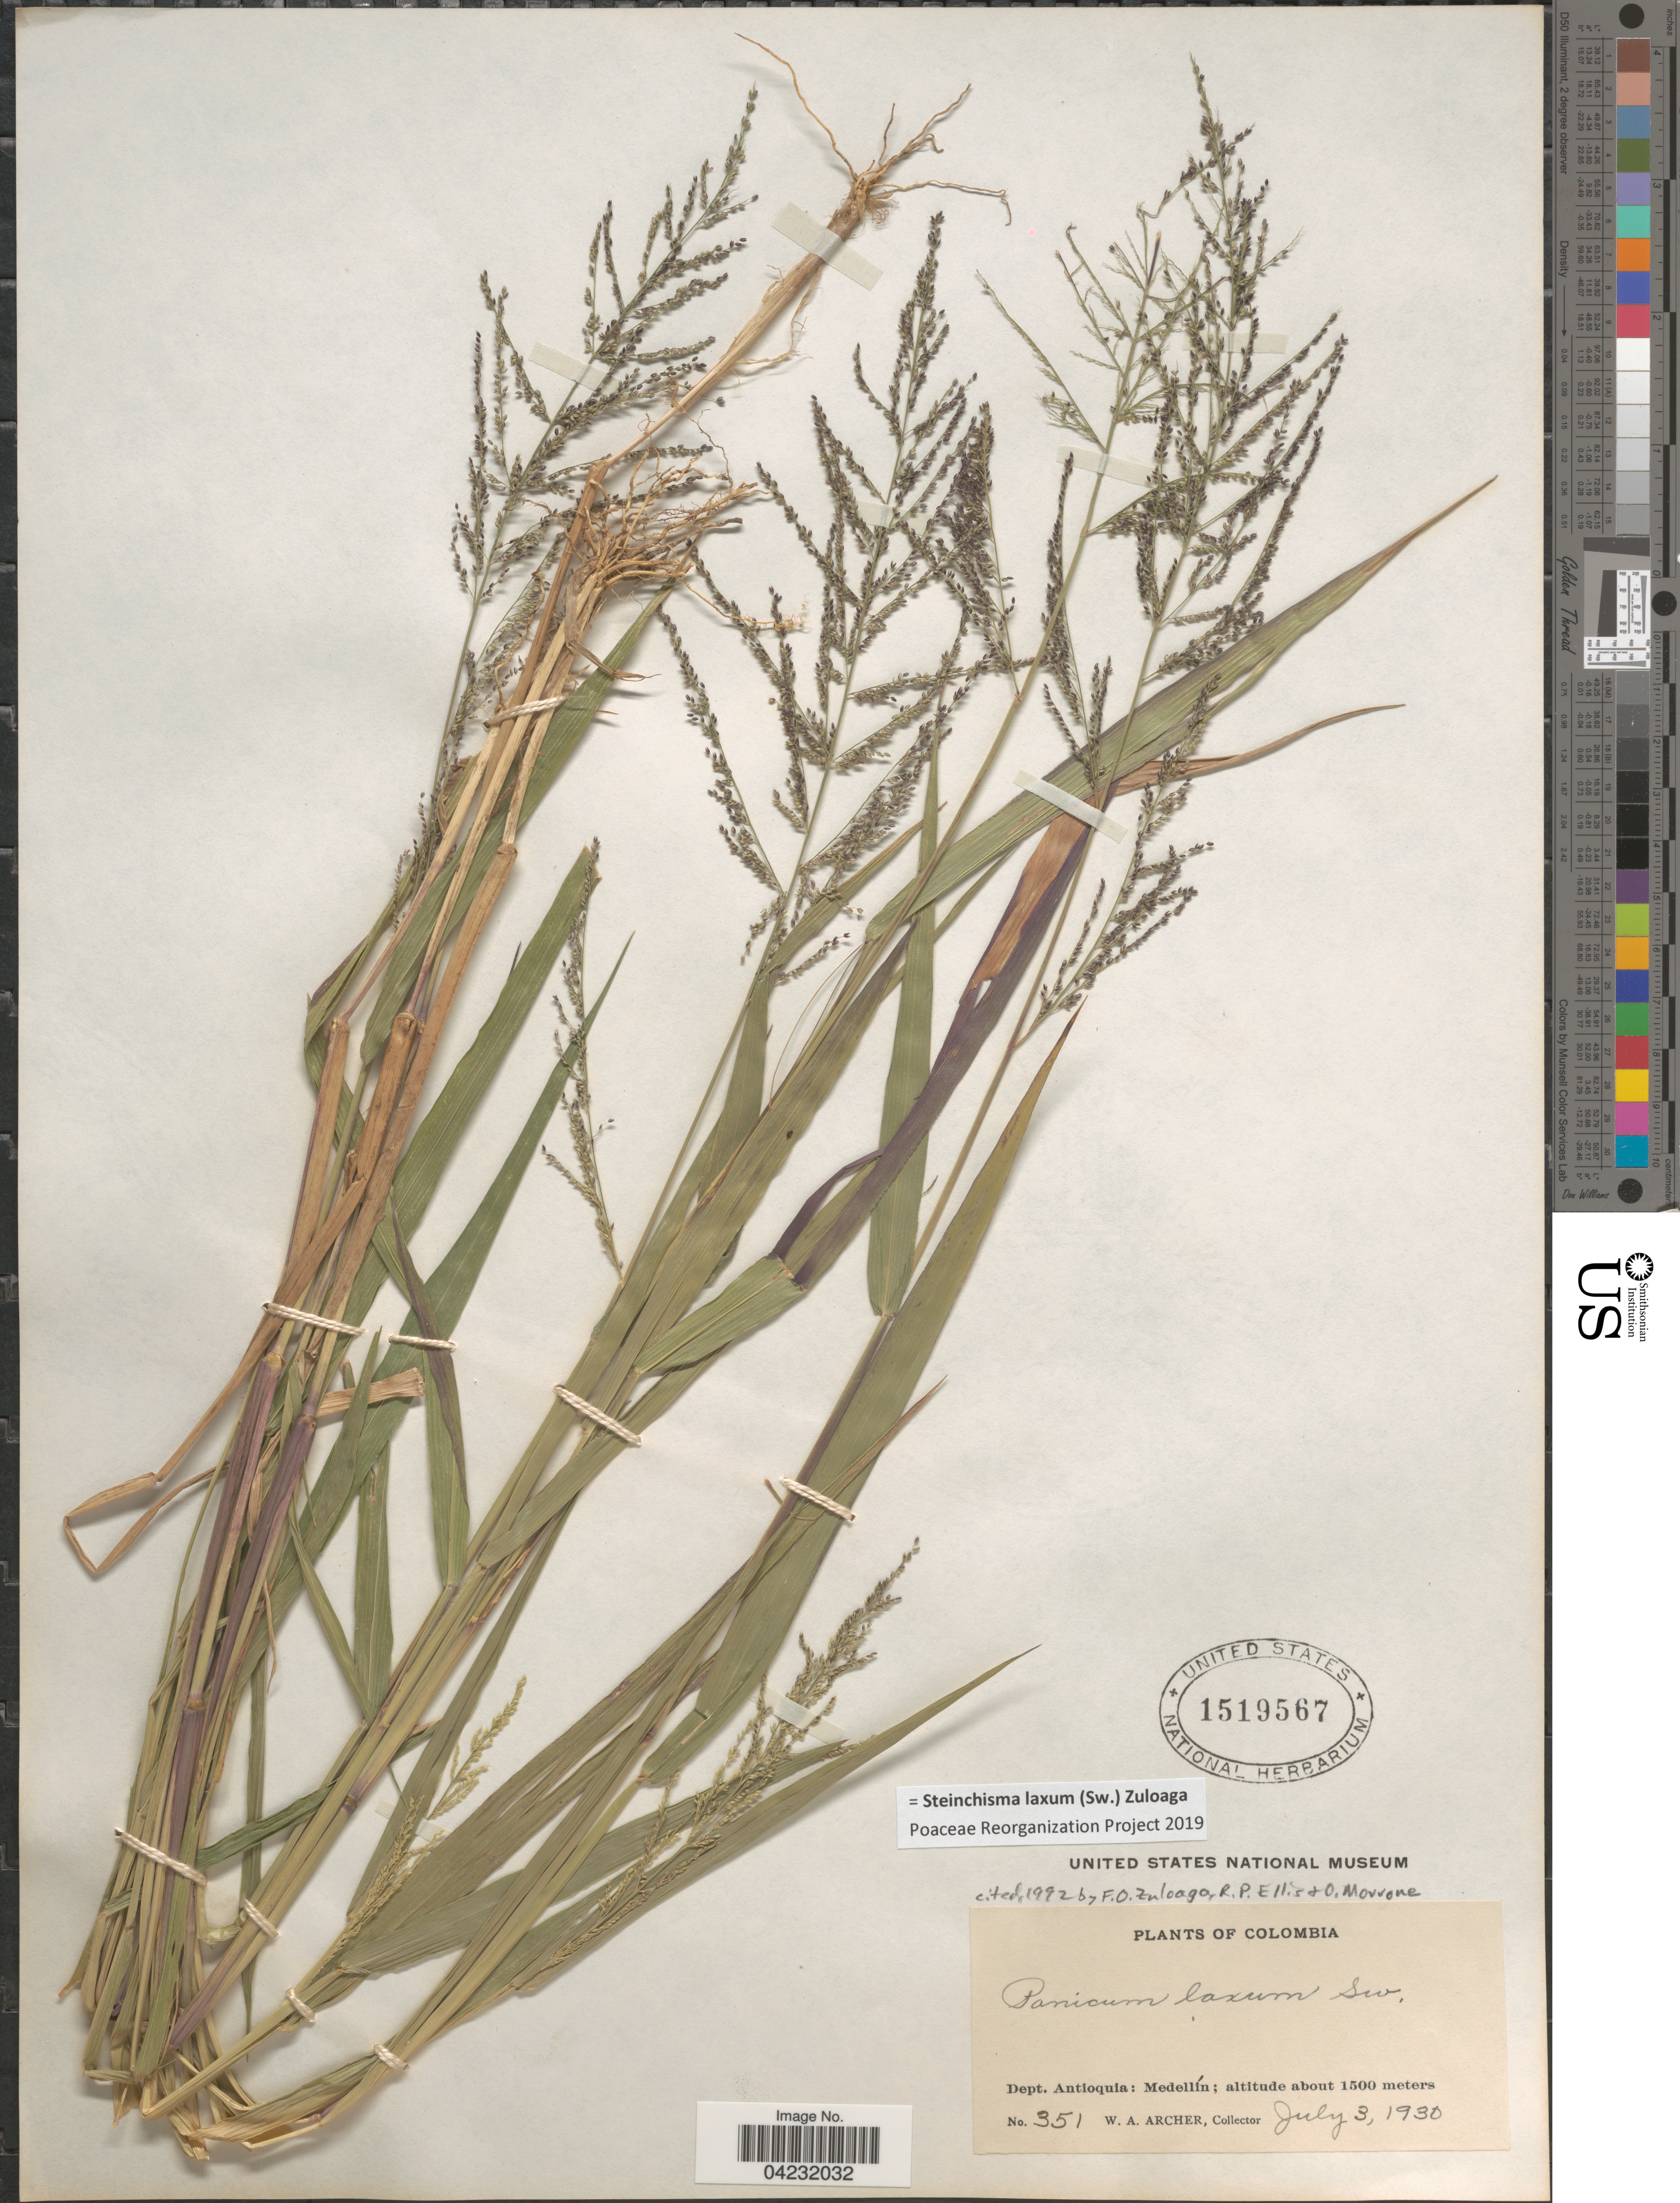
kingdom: Plantae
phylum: Tracheophyta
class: Liliopsida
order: Poales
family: Poaceae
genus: Steinchisma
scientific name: Steinchisma laxum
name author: (Sw.) Zuloaga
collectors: W. Archer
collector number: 351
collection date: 1930-07-03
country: Colombia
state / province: Antioquia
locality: Dept. Antioquia: Medellín.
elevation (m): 1500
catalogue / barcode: US 1519567